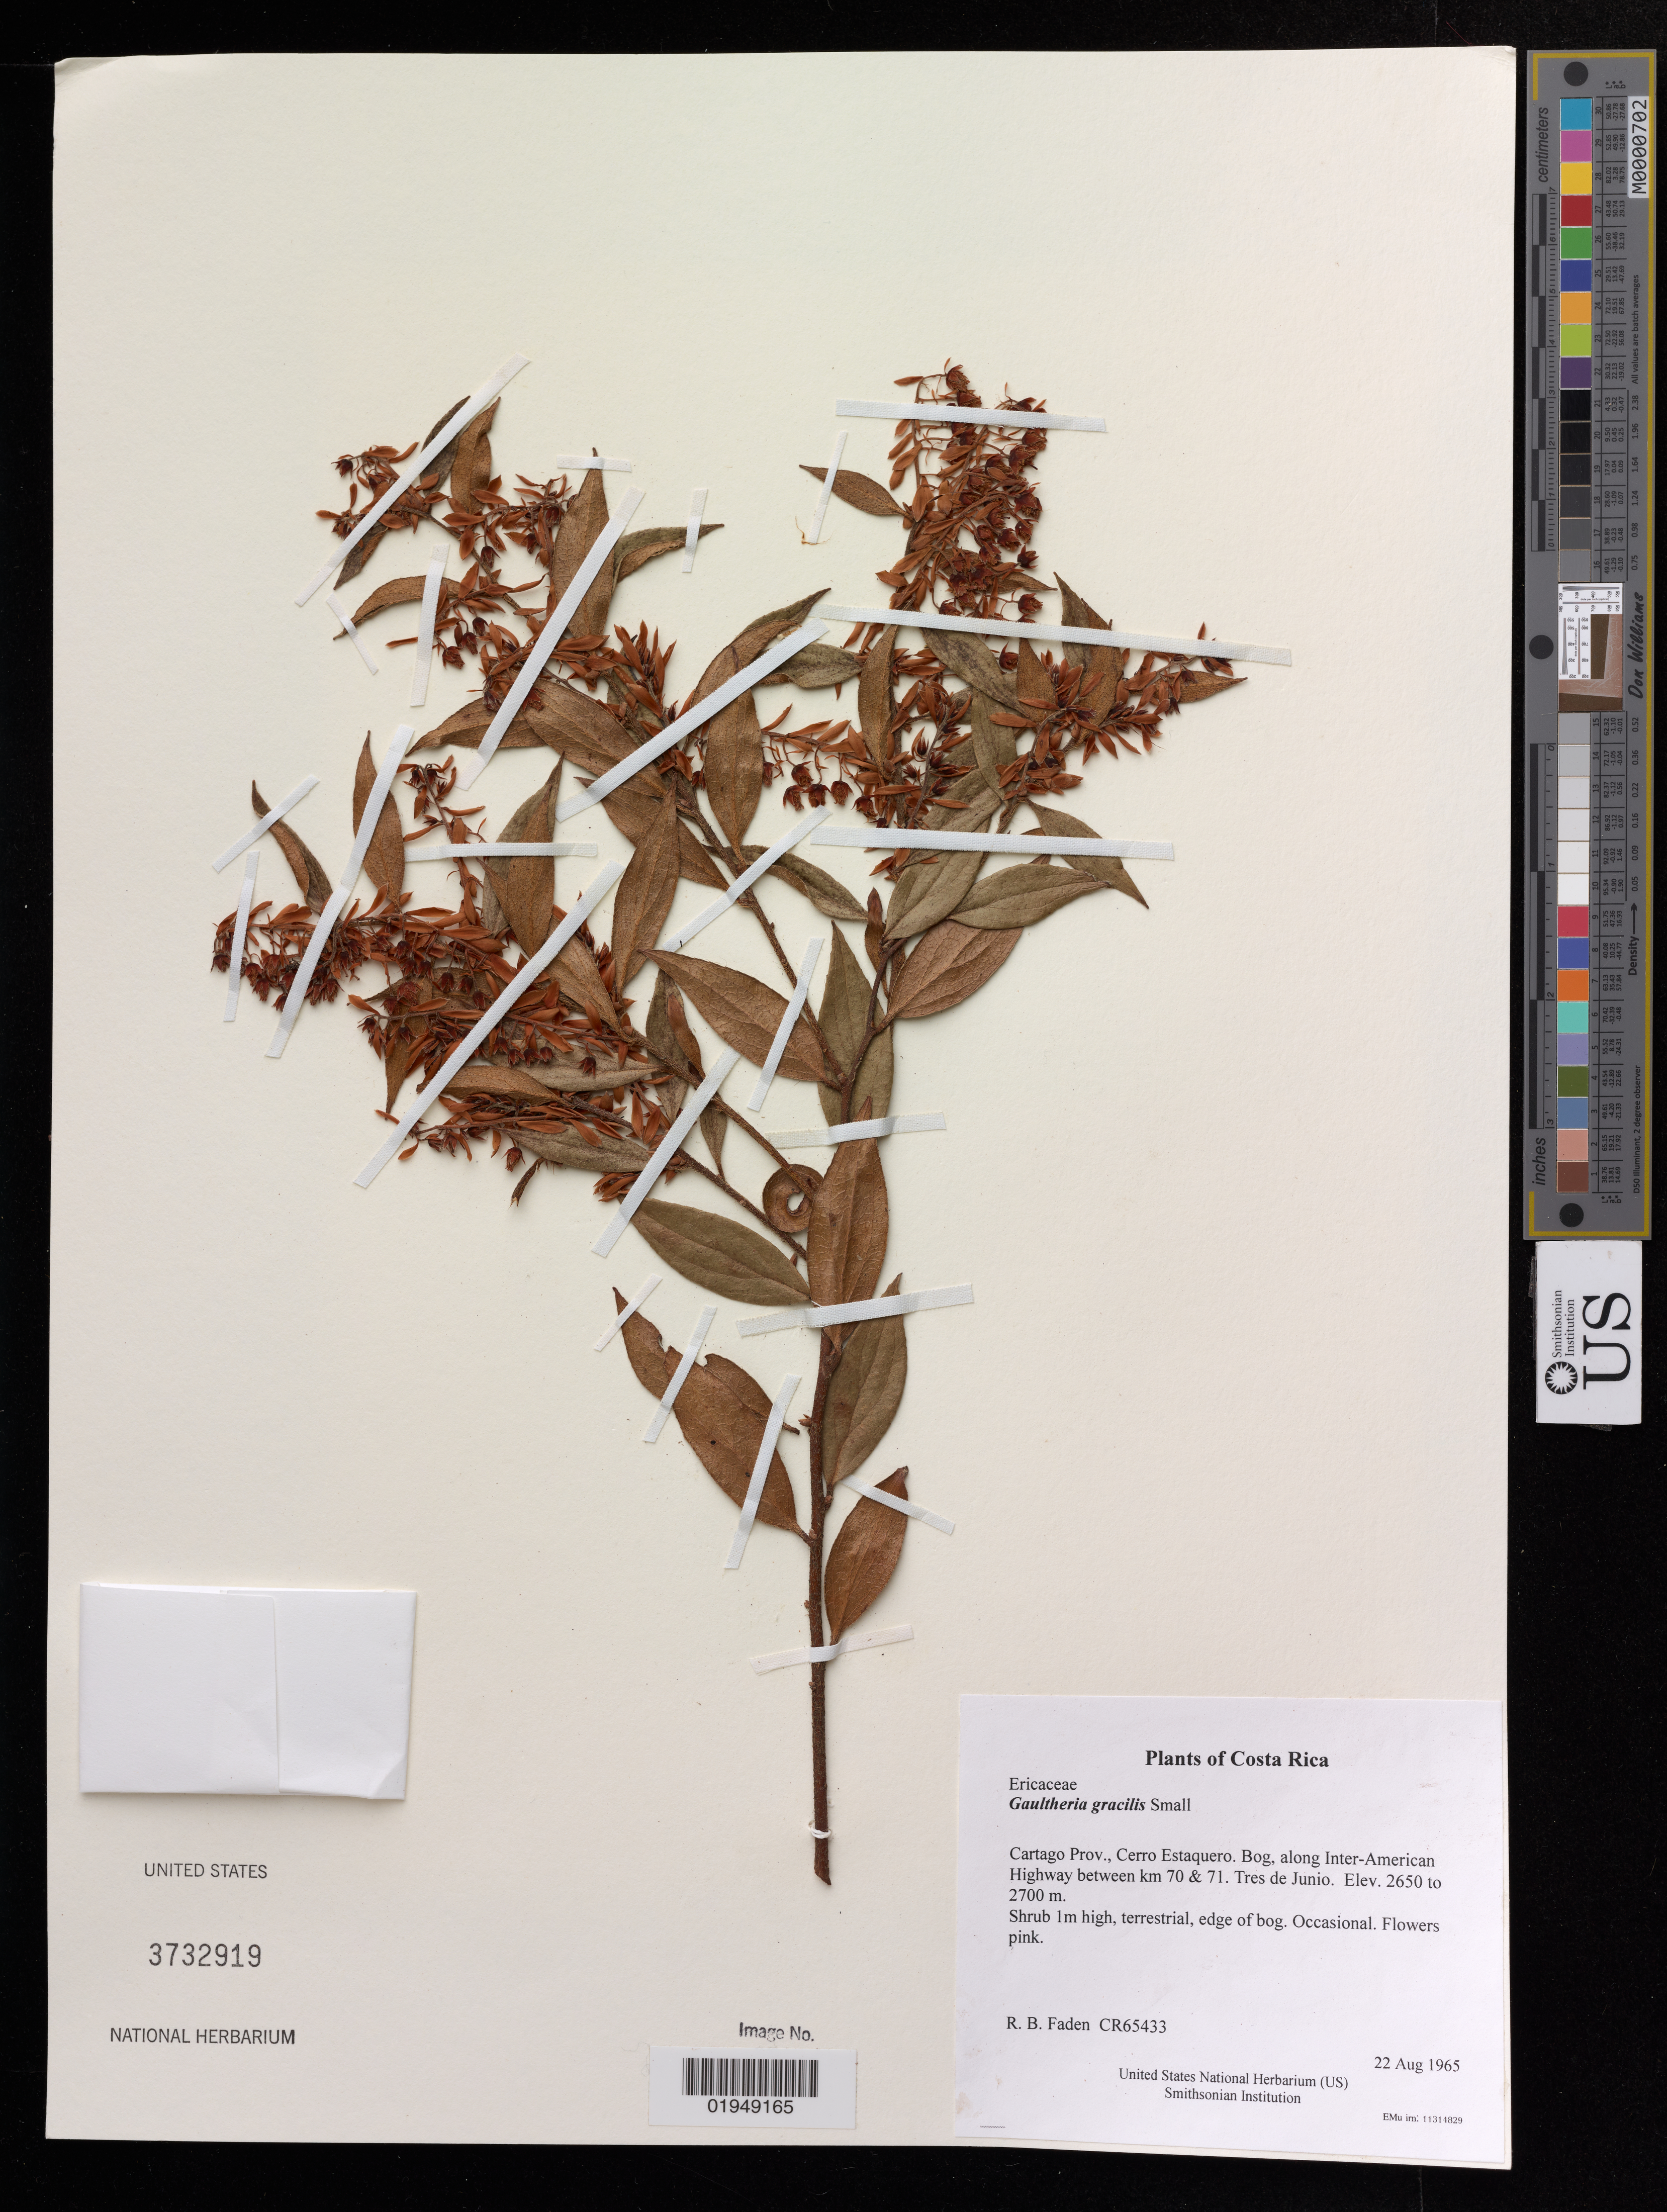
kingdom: Plantae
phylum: Tracheophyta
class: Magnoliopsida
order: Ericales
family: Ericaceae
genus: Gaultheria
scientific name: Gaultheria gracilis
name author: Small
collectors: R. B. Faden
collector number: CR65433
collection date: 1965-08-22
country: Costa Rica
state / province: Cartago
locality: Cerro Estaquero. Bog, along Inter-American Highway between km 70 & 71. Tres de Junio.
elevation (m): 2650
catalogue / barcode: US 3732919